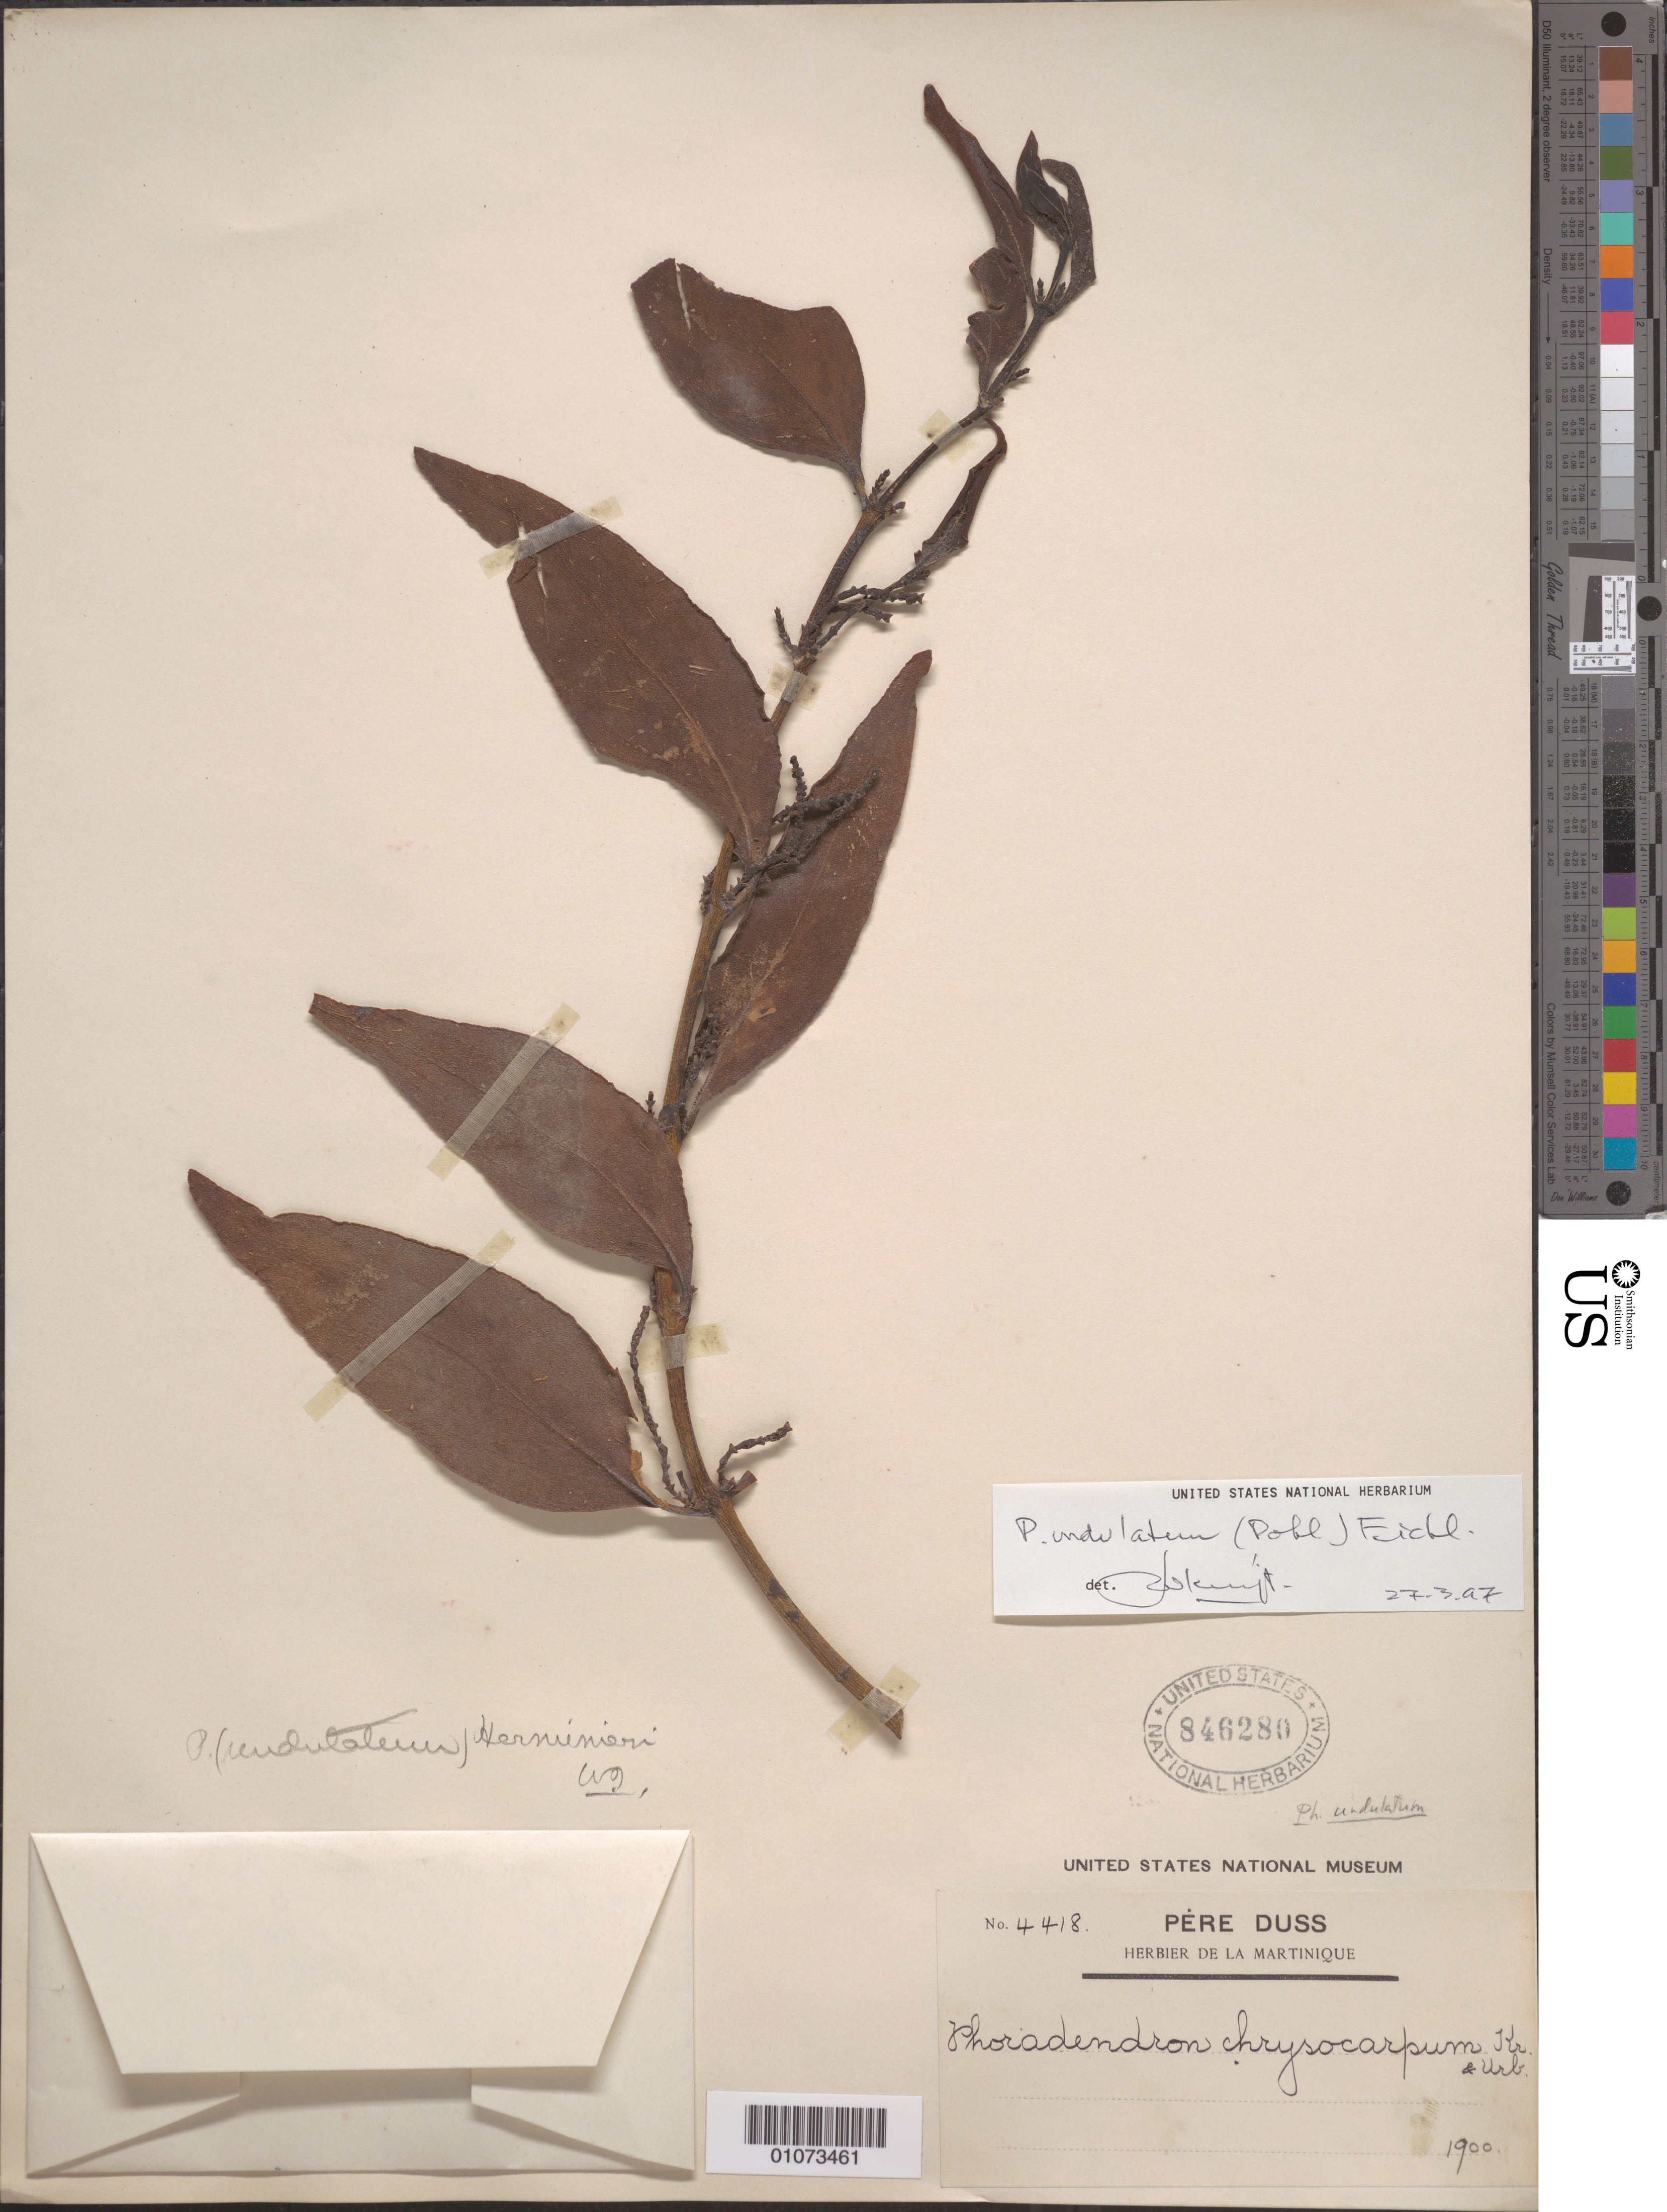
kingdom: Plantae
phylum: Tracheophyta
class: Magnoliopsida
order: Santalales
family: Viscaceae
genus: Phoradendron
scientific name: Phoradendron undulatum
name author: (Pohl ex DC.) Eichler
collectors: Père Duss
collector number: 4418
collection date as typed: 1900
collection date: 1900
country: Martinique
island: Martinique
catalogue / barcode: US 846280